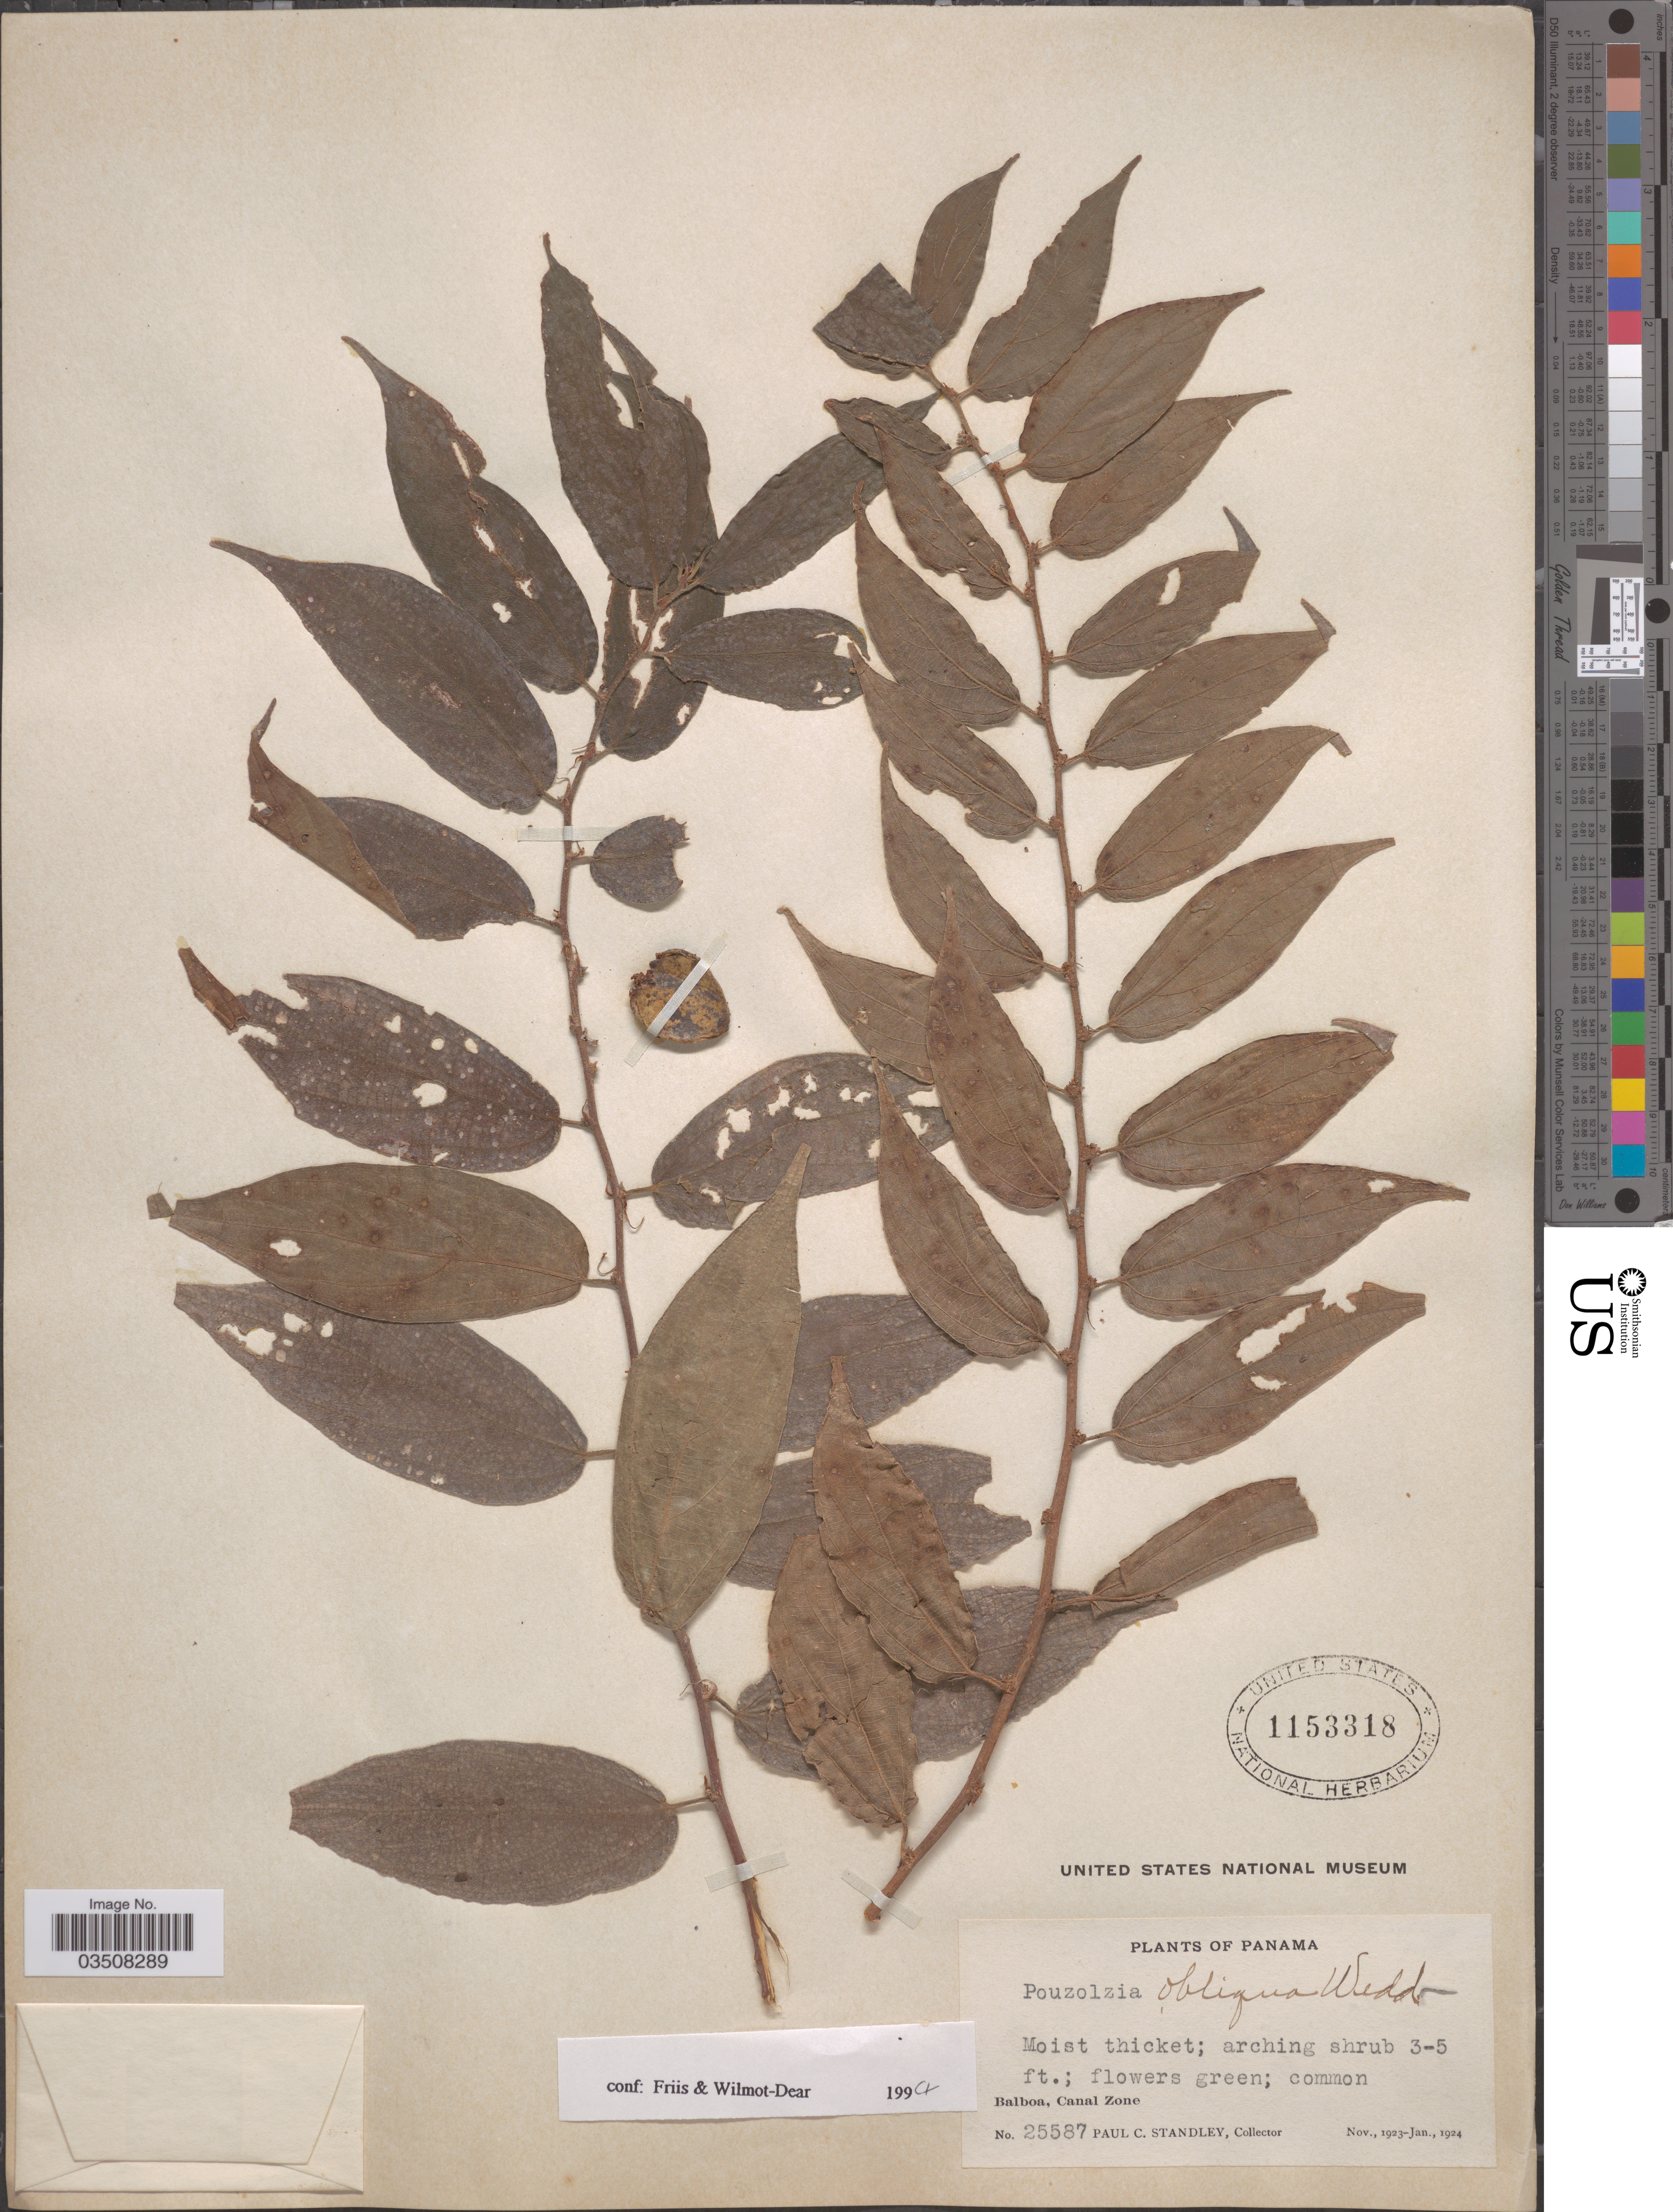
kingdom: Plantae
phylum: Tracheophyta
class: Magnoliopsida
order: Rosales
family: Urticaceae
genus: Pouzolzia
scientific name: Pouzolzia obliqua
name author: (Poepp.) Gaudich.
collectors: P. C. Standley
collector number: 25587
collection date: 1923-11/1924-01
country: Panama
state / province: Colón / Panamá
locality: Balboa, Canal Zone.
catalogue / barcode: US 1153318